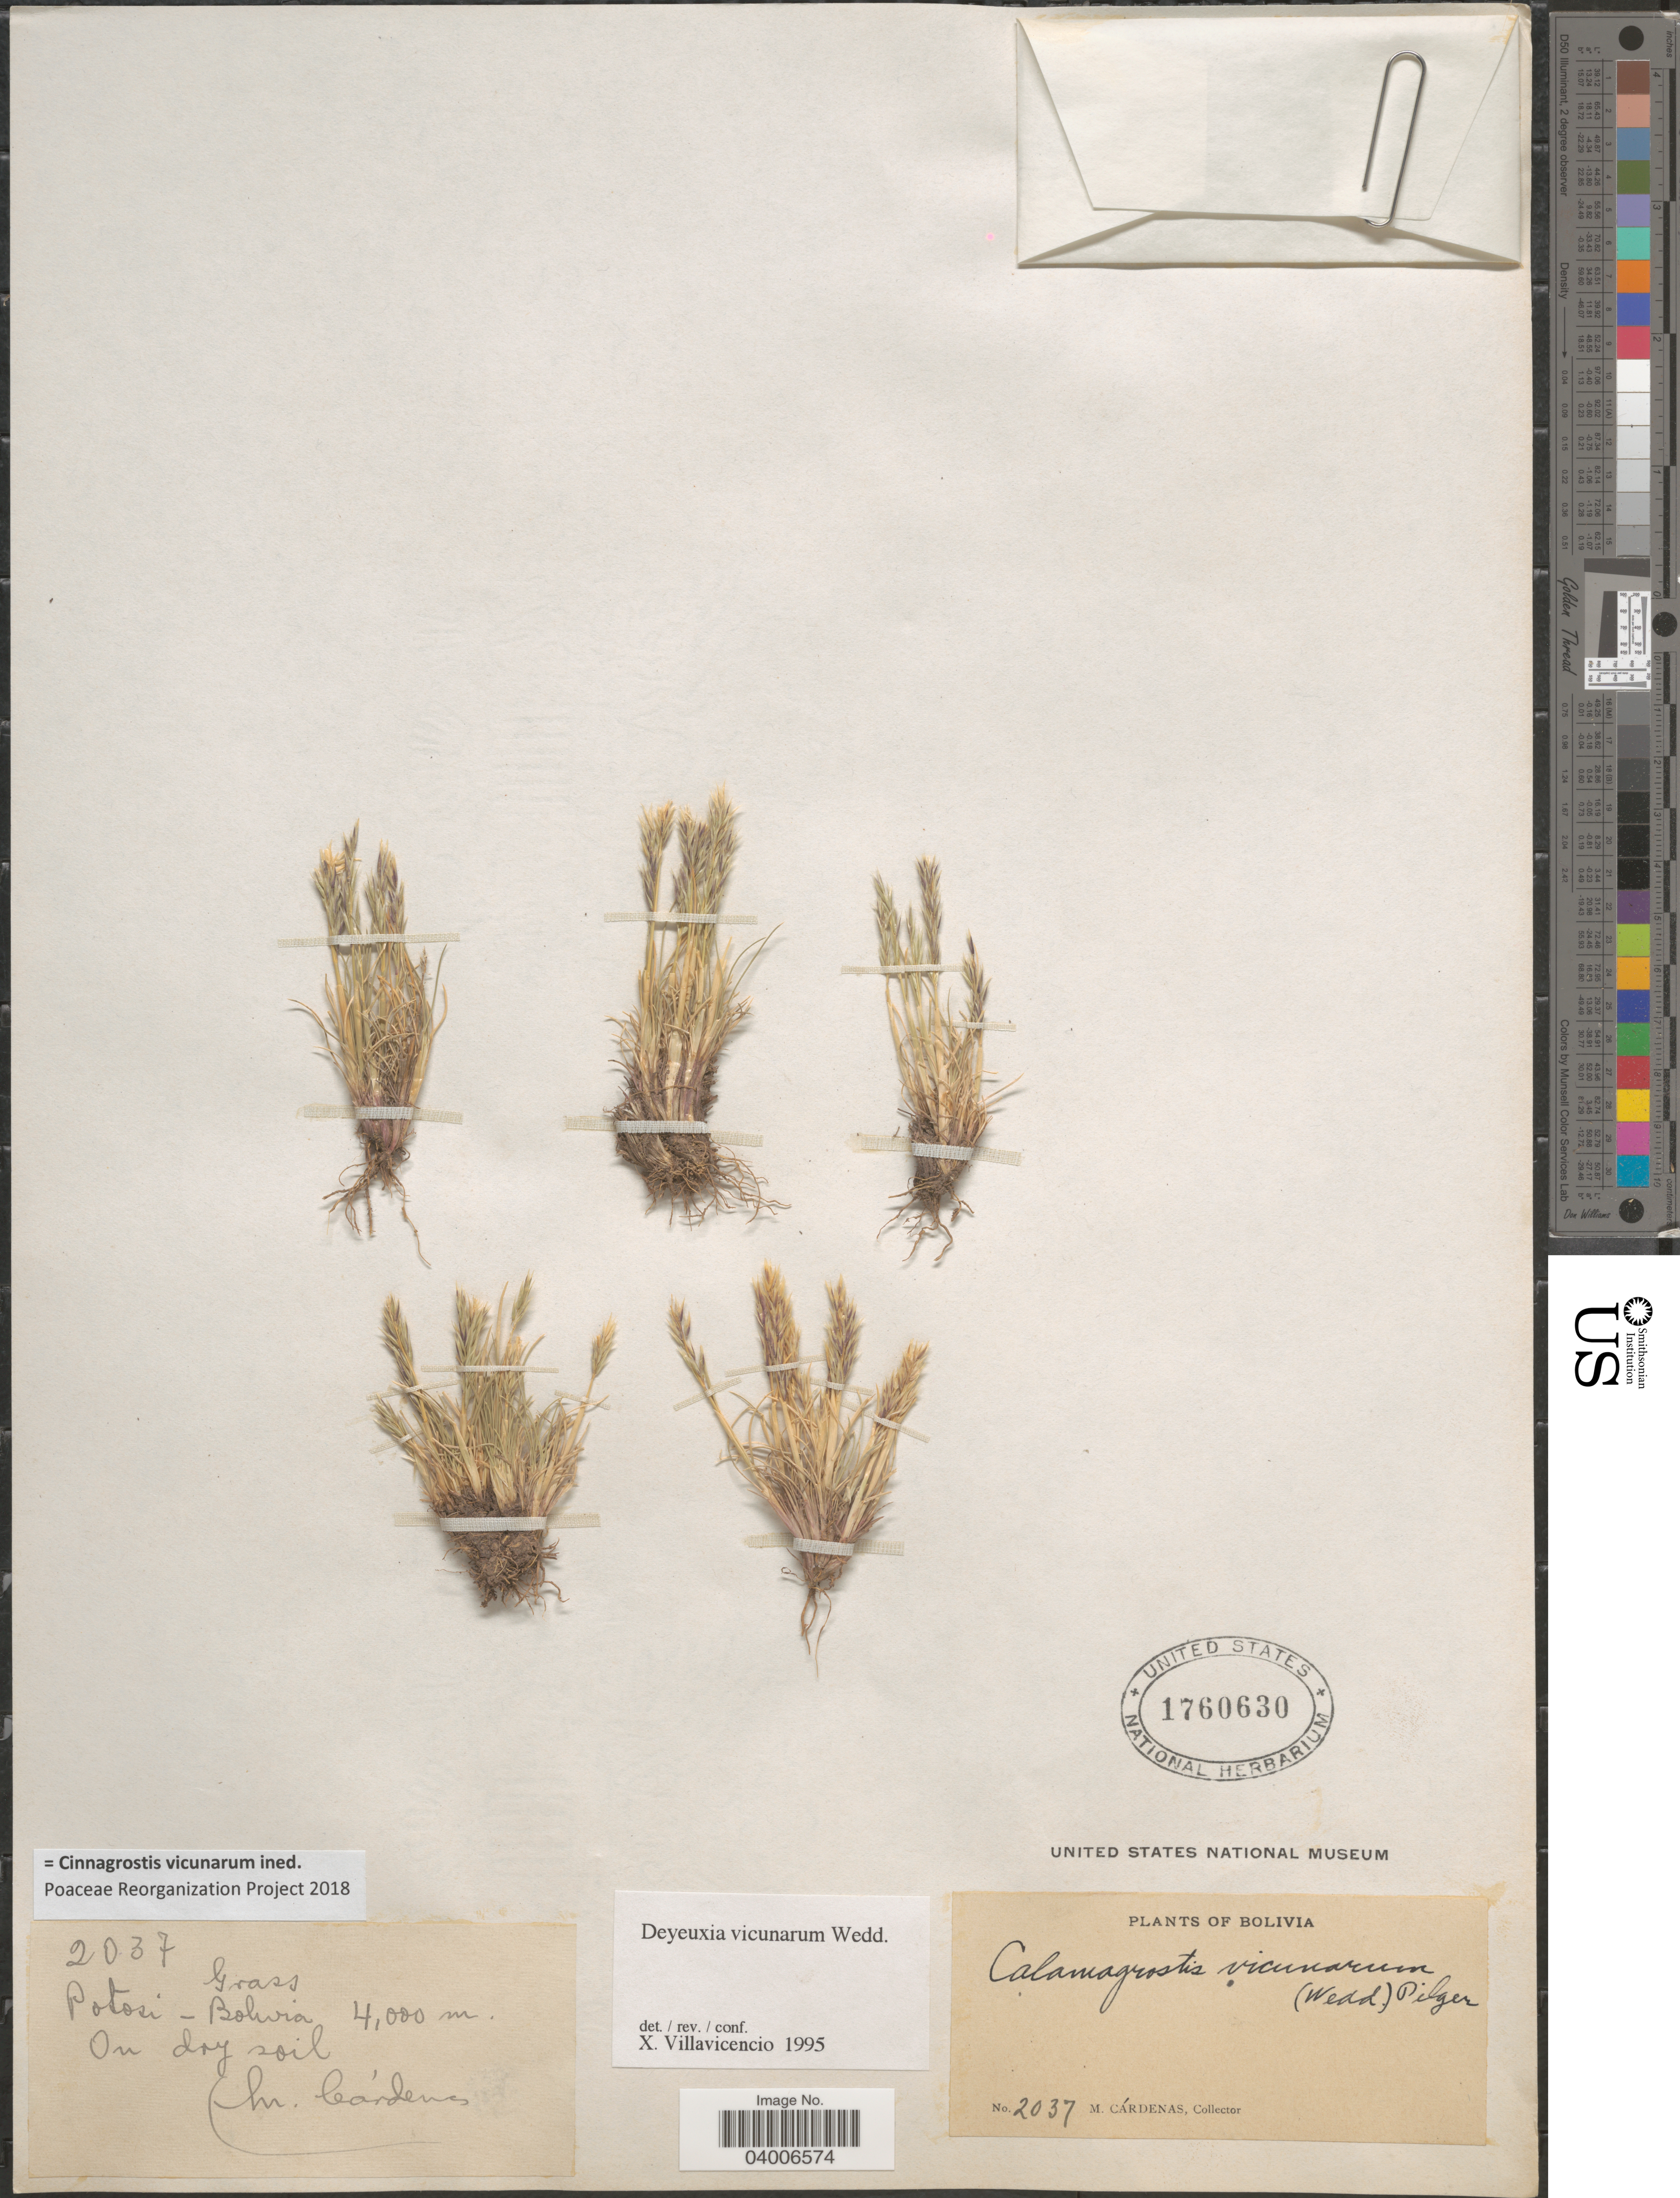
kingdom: Plantae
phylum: Tracheophyta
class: Liliopsida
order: Poales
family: Poaceae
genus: Cinnagrostis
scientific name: Cinnagrostis vicunarum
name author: (Wedd.) P.M. Peterson et al.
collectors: M. Cárdenas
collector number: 2037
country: Bolivia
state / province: Potosi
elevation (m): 4000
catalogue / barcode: US 1760630